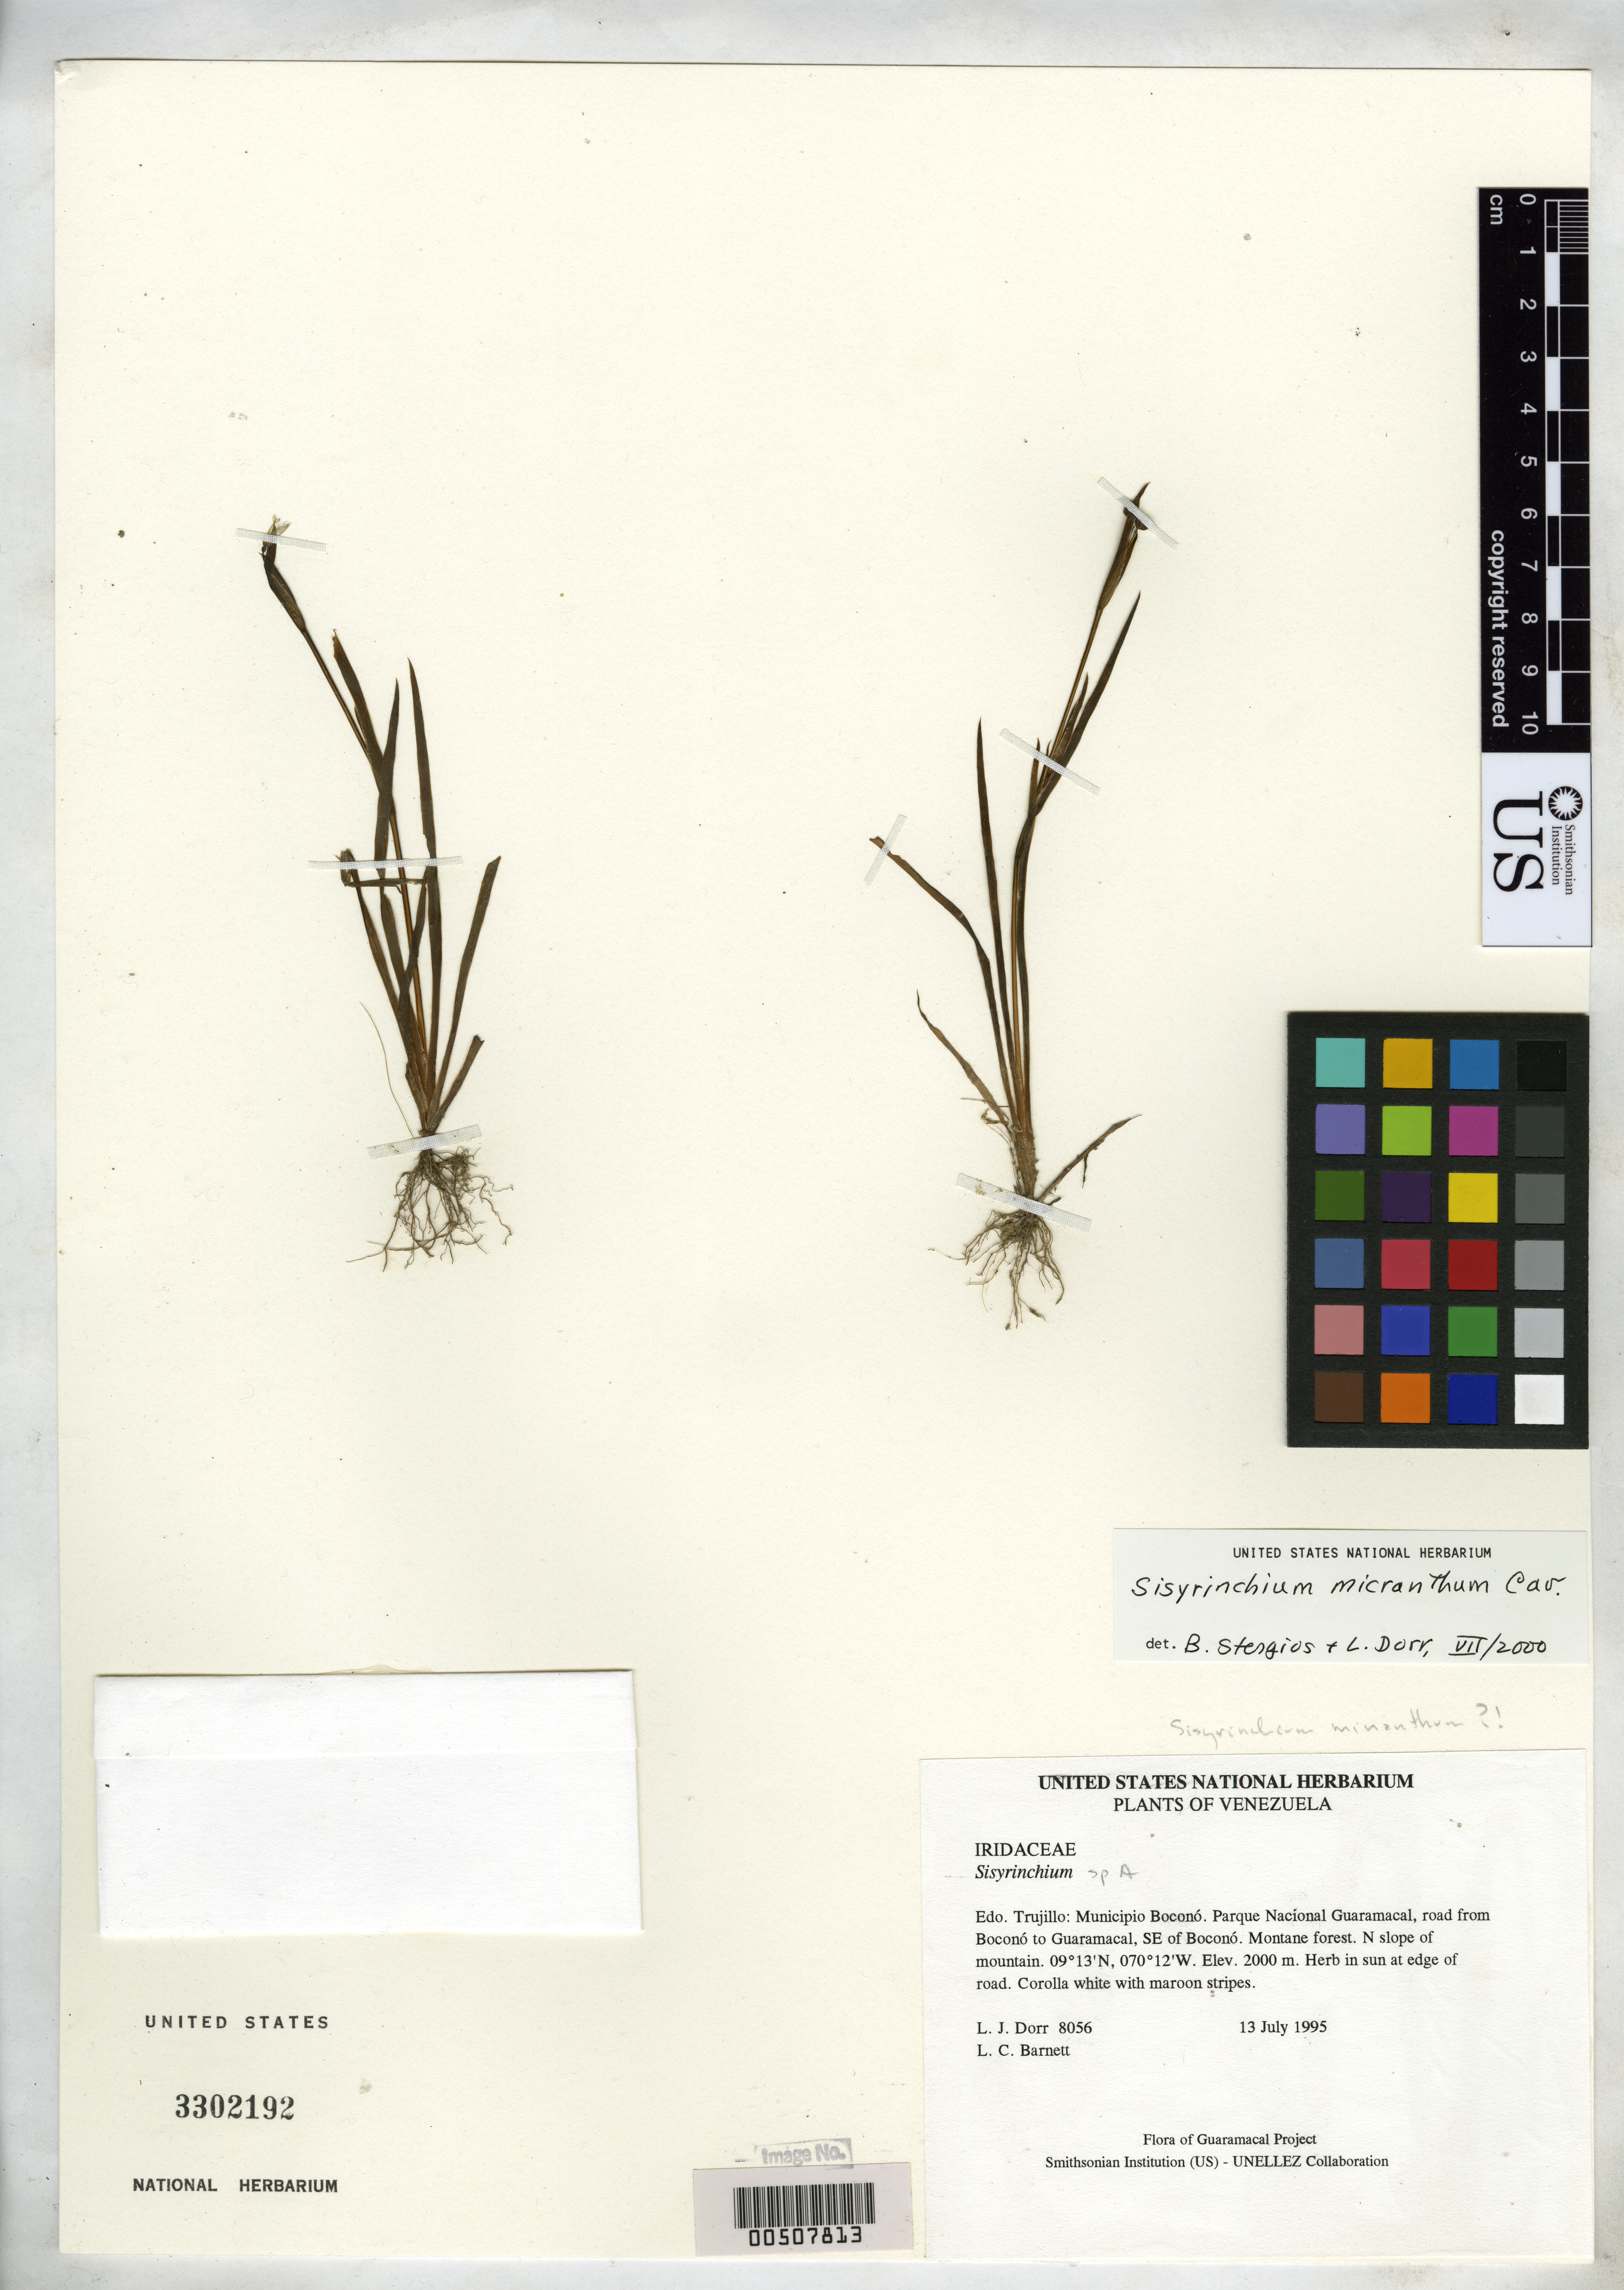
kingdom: Plantae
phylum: Tracheophyta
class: Liliopsida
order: Asparagales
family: Iridaceae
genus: Sisyrinchium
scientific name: Sisyrinchium micranthum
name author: Cav.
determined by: Dorr, L. J.; Stergios, B. G.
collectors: J. L. Clark, T. Harris, J. Smith & C. Watt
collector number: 8056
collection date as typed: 13 Jul 1995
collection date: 1995-07-13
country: Ecuador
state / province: Chimborazo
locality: Pallatanga Canton, Volcano S of Pichincha, Comunidad Jesus del Gran Poder.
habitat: Montane forest.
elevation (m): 2800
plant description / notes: PORT, US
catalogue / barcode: US 3302192